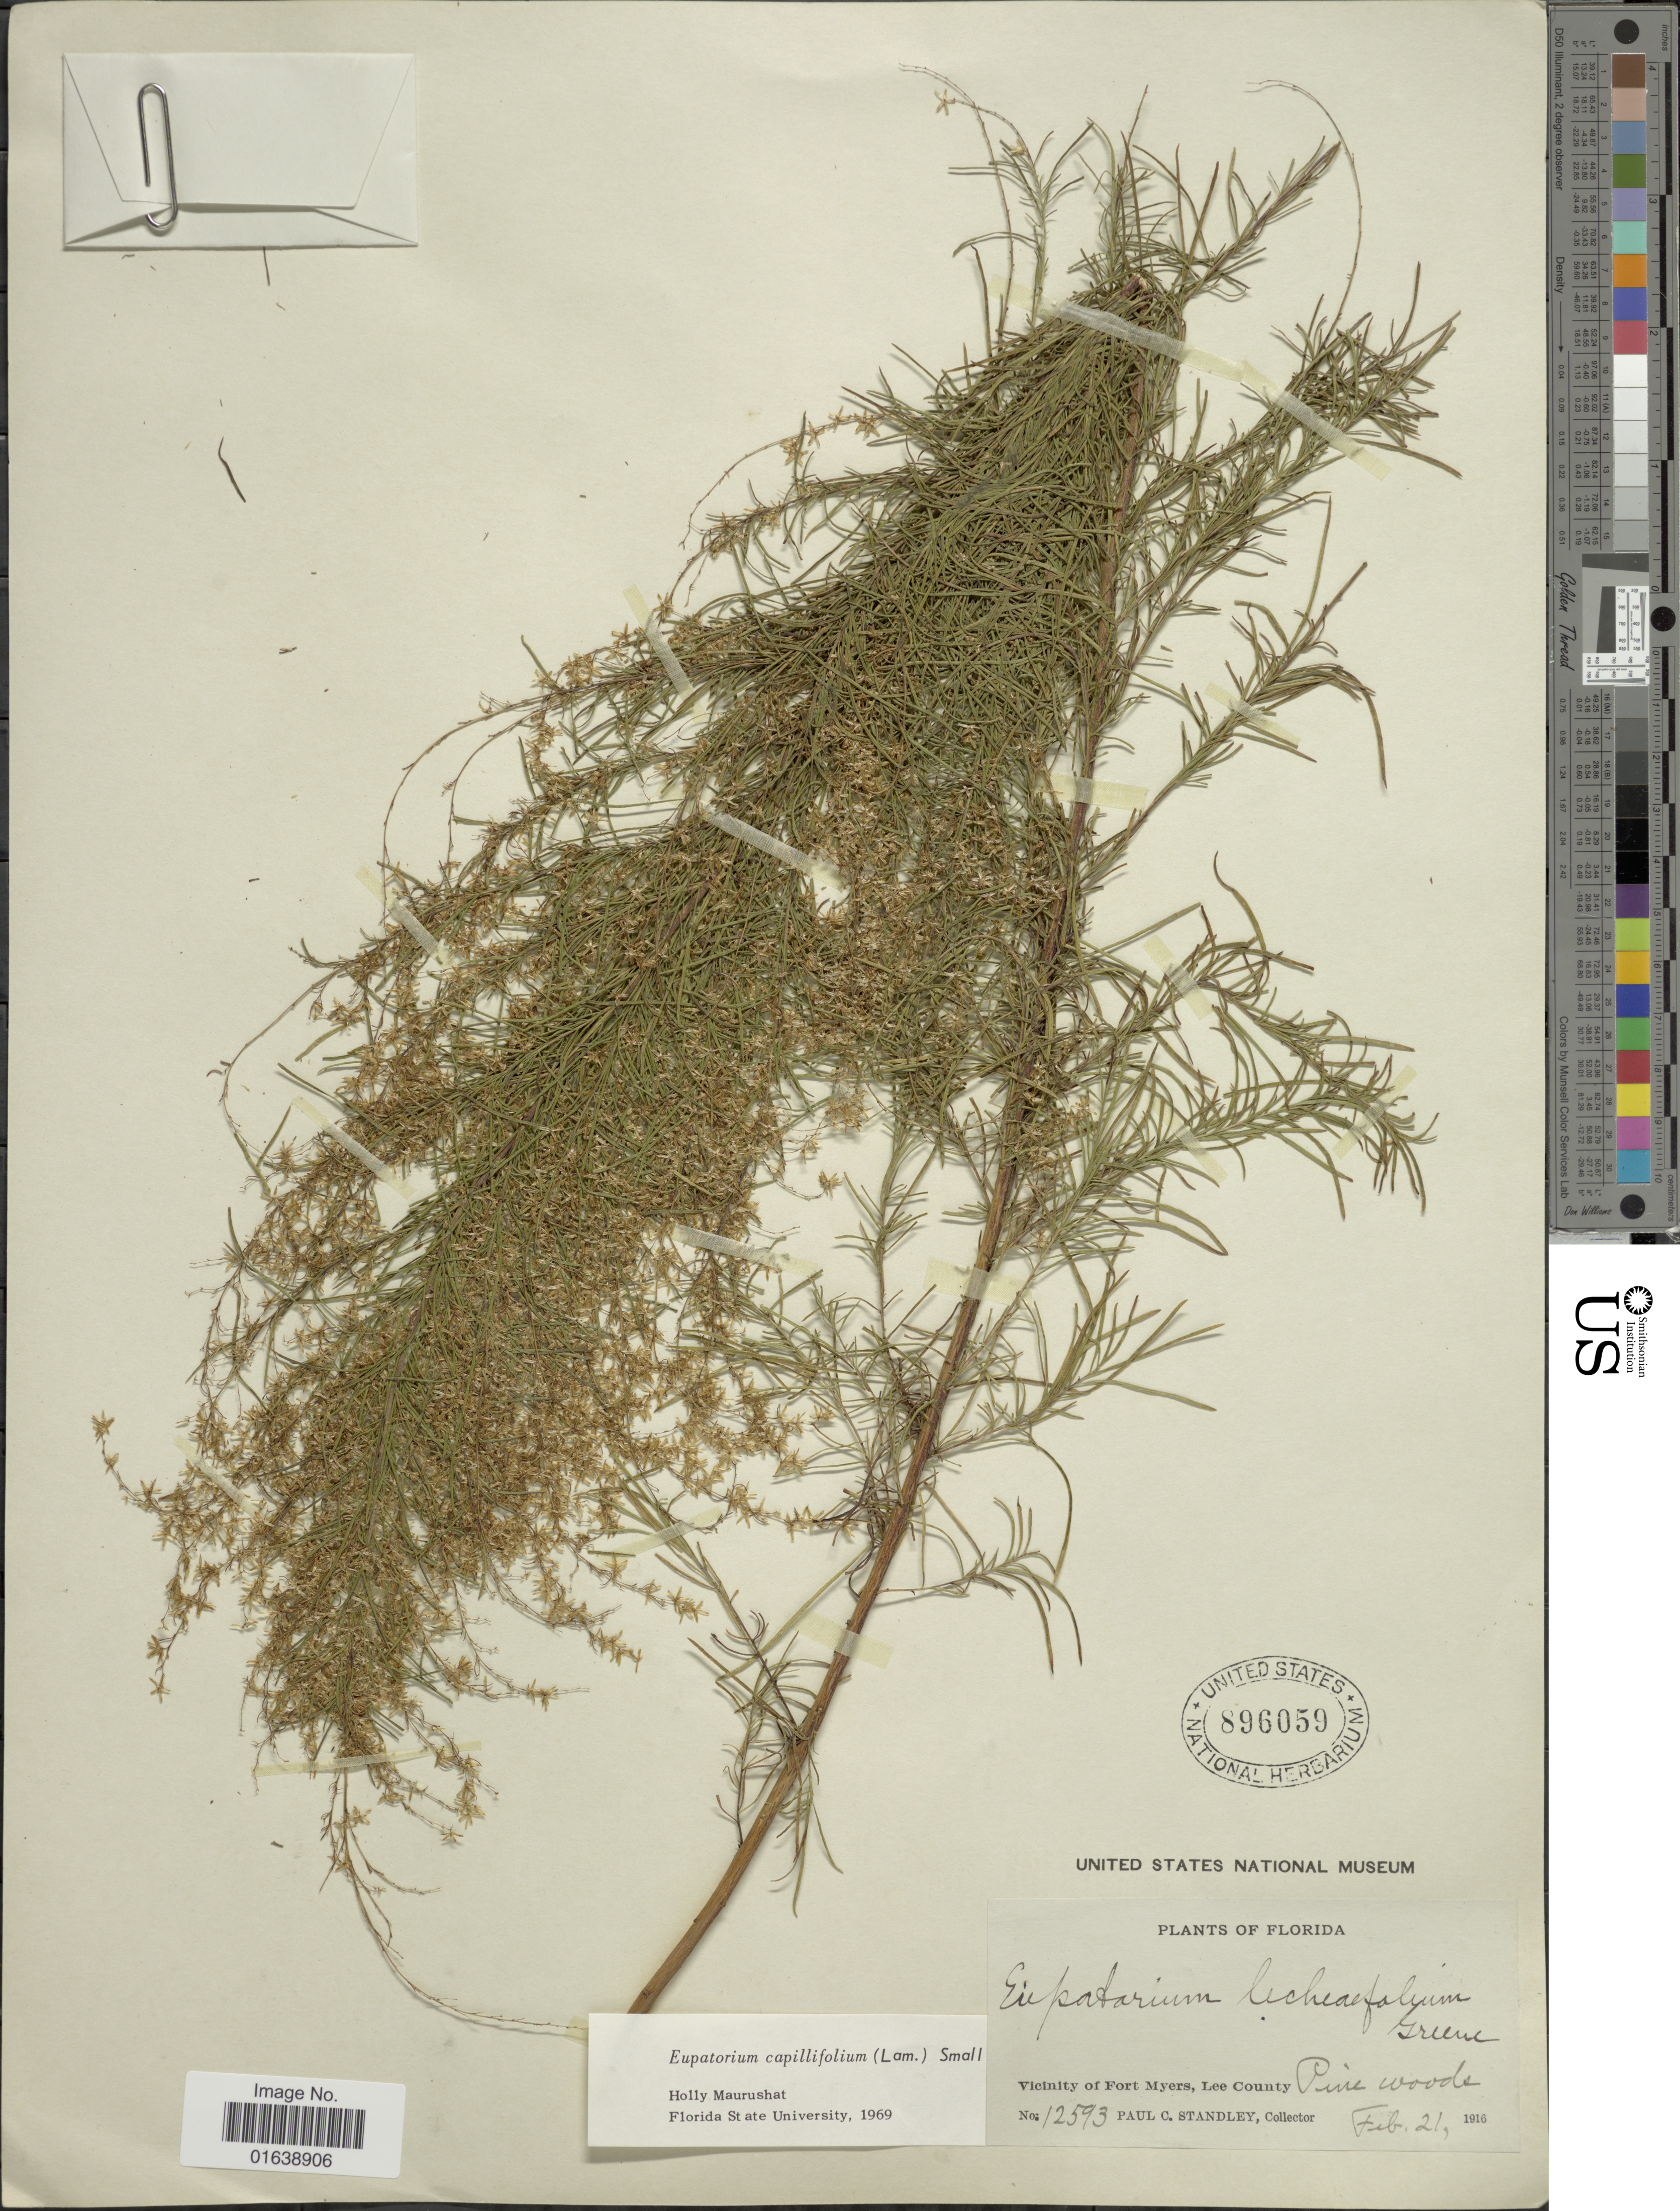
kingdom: Plantae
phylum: Tracheophyta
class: Magnoliopsida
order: Asterales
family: Asteraceae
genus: Eupatorium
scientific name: Eupatorium capillifolium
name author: (Lam.) Small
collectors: P. C. Standley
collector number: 12593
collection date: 1916-02-21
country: United States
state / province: Florida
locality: Florida. Vicinity of Fort Myers, lee County. Pine woods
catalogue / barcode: US 896059